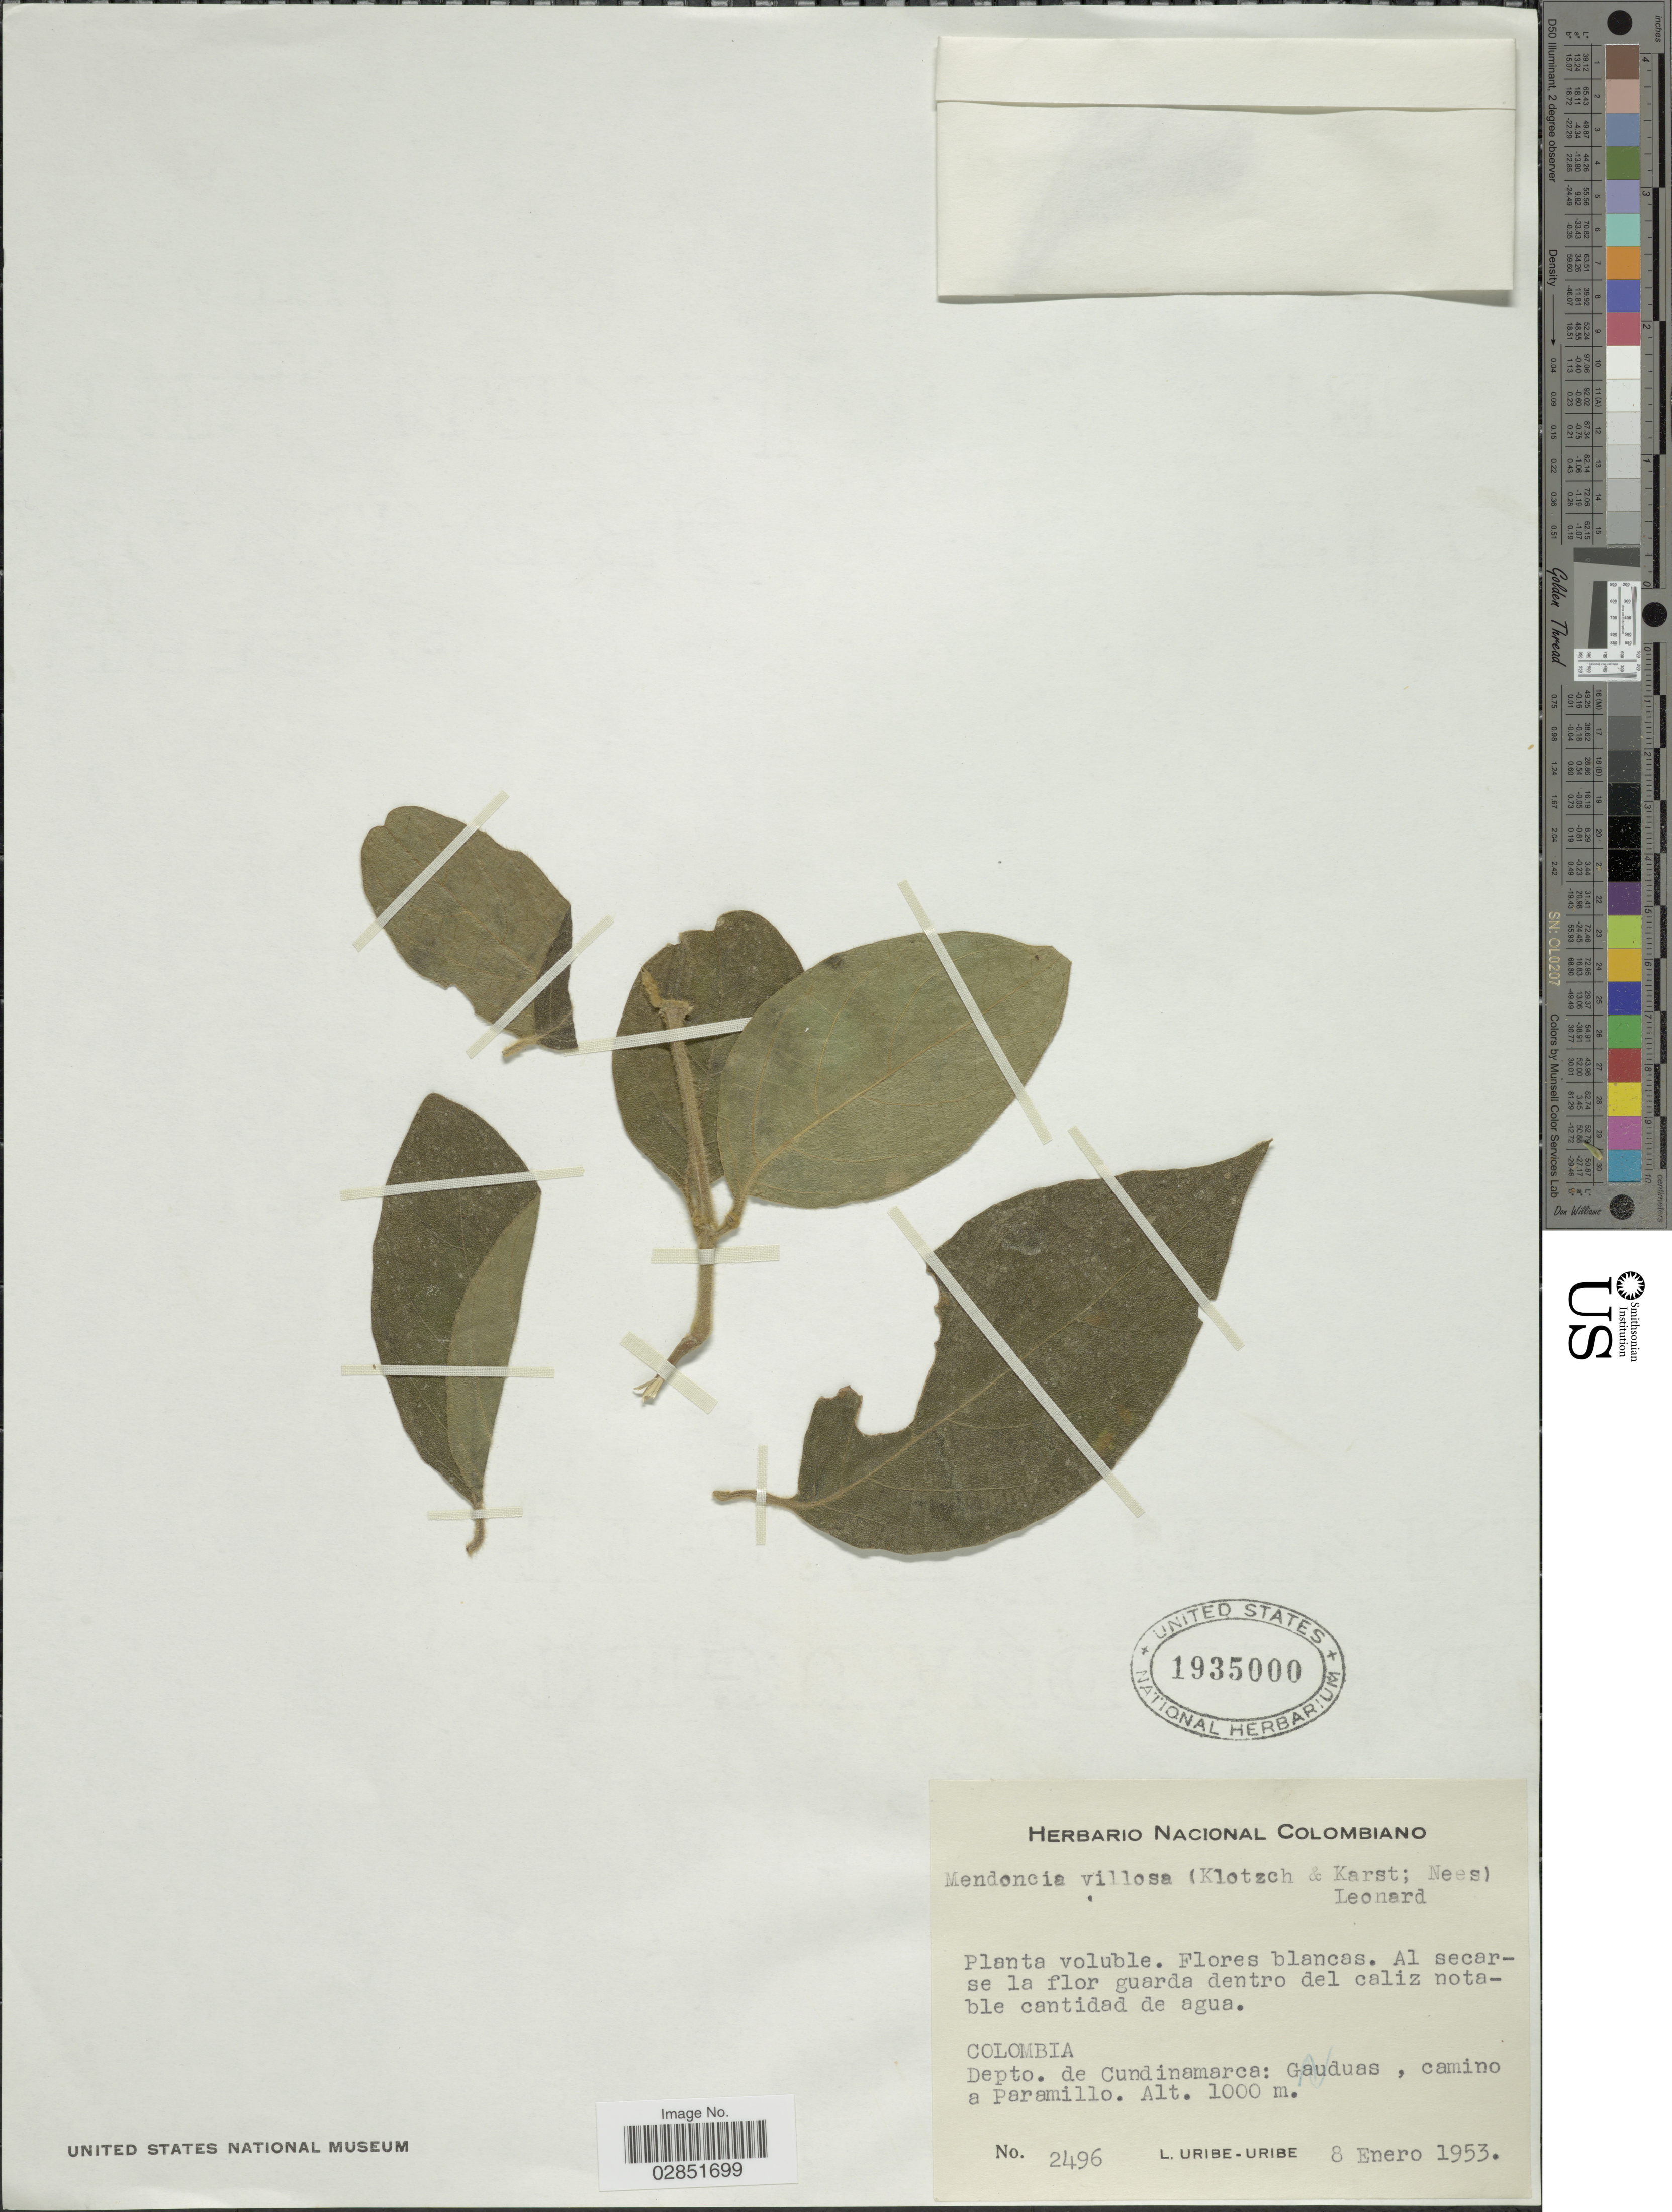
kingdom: Plantae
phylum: Tracheophyta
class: Magnoliopsida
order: Lamiales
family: Acanthaceae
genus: Mendoncia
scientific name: Mendoncia villosa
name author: (Klotzsch & H. Karst. ex Nees) Leonard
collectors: L. Uribe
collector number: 2496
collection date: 1953-01-08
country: Colombia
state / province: Cundinamarca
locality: Depto. de Cundinamarca: Gauduas, camino a Paramillo.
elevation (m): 1000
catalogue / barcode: US 1935000